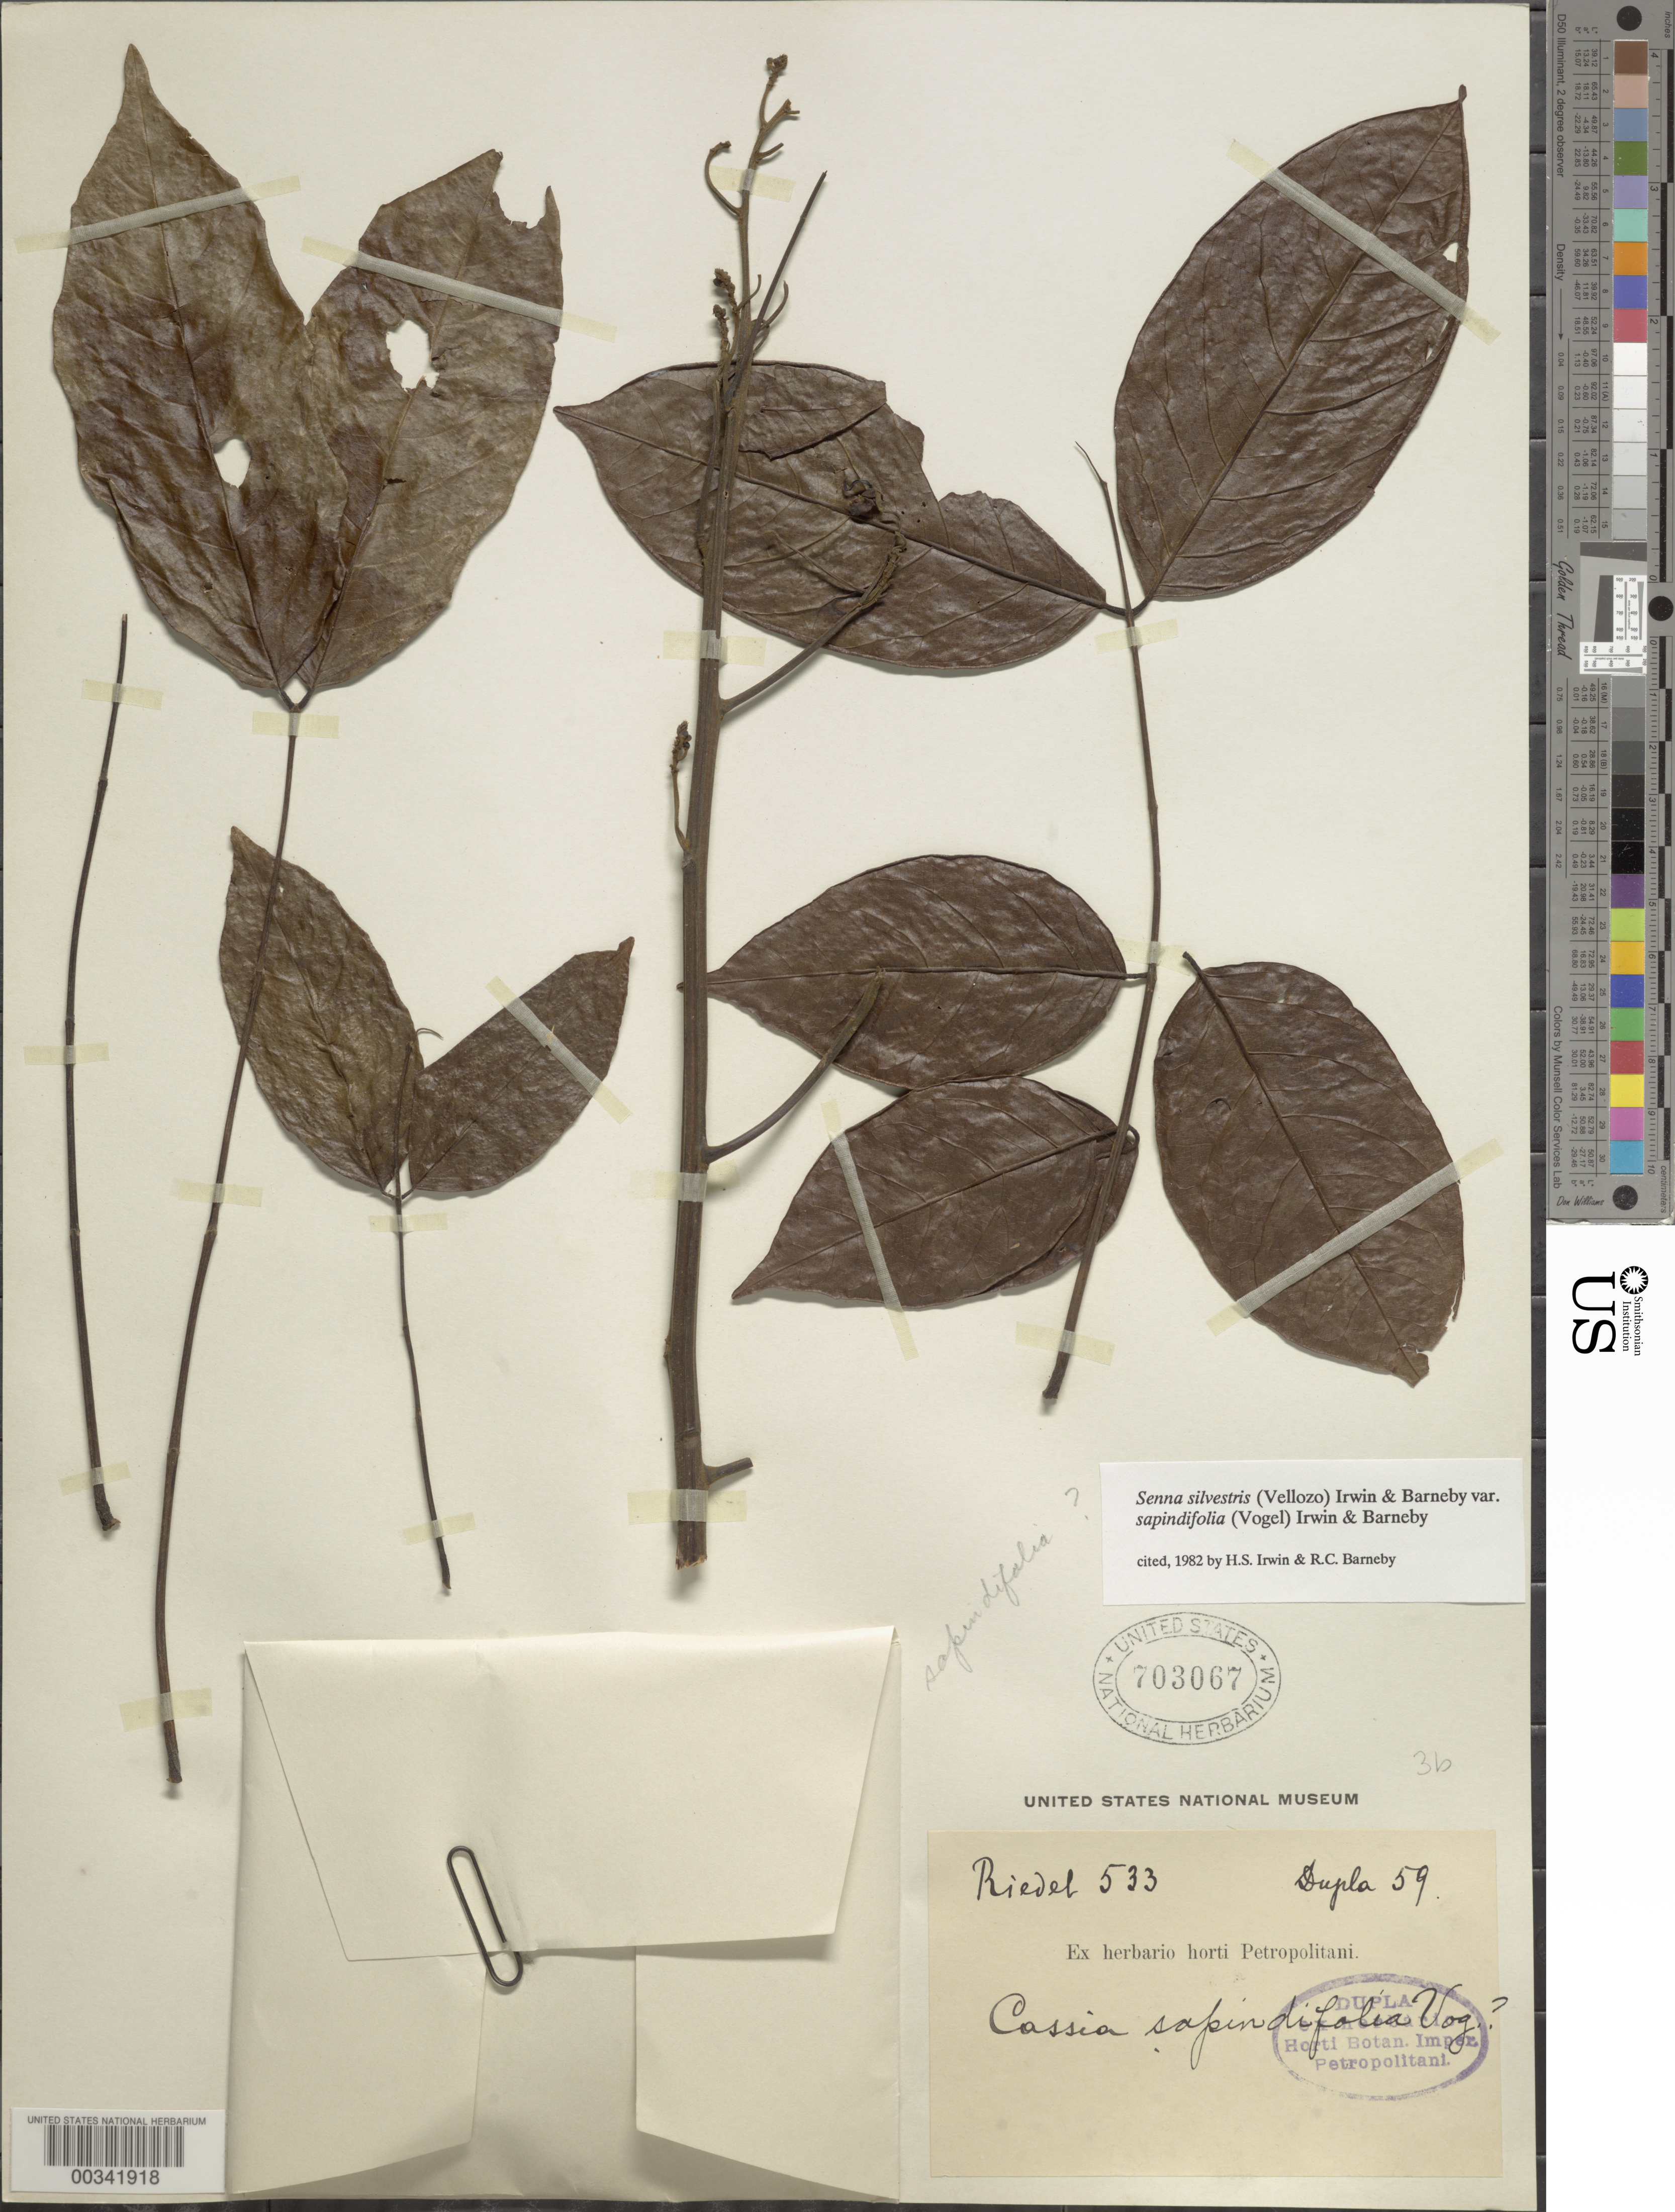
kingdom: Plantae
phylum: Tracheophyta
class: Magnoliopsida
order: Fabales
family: Fabaceae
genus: Senna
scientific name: Senna silvestris var. sapindifolia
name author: (Vogel) H.S. Irwin & Barneby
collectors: L. Riedel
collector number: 533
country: Germany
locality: Gorgenthal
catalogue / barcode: US 703067